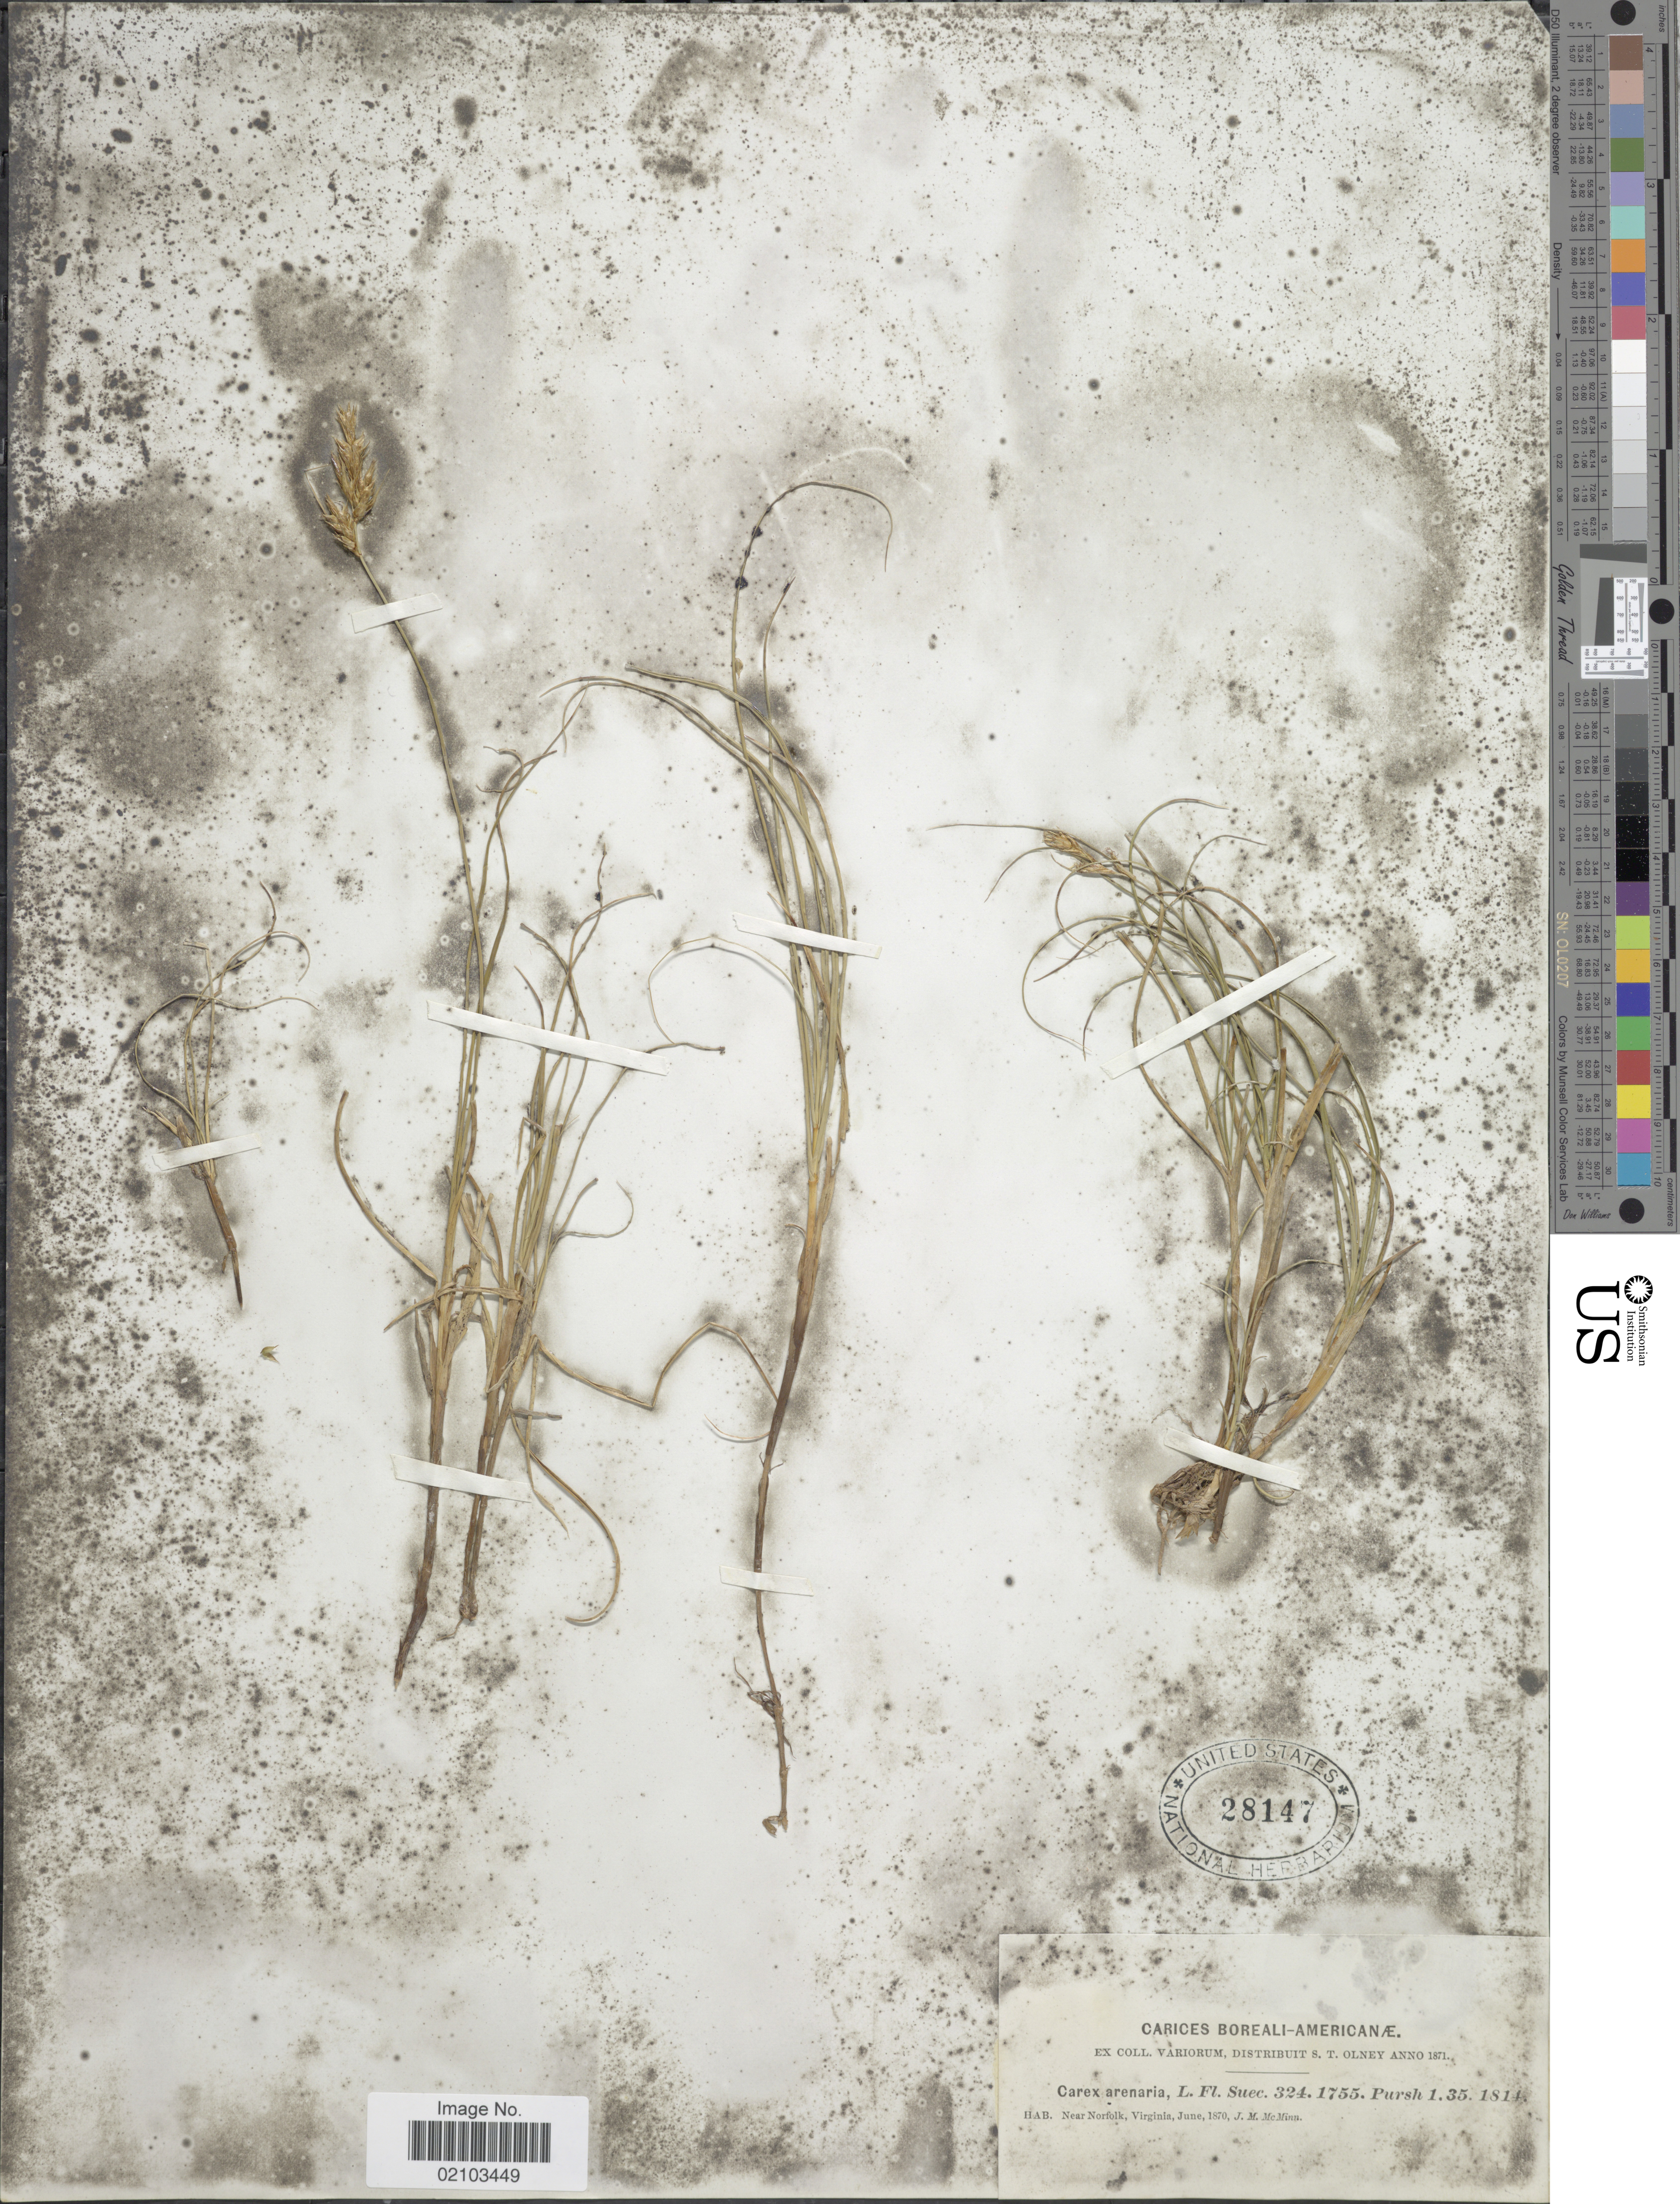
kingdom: Plantae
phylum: Tracheophyta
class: Liliopsida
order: Poales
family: Cyperaceae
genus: Carex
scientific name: Carex arenaria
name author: L.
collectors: J. McMinn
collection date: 1870-06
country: United States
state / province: Virginia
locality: Near Norfolk, Carices Boreali-Americanae.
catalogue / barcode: US 28147